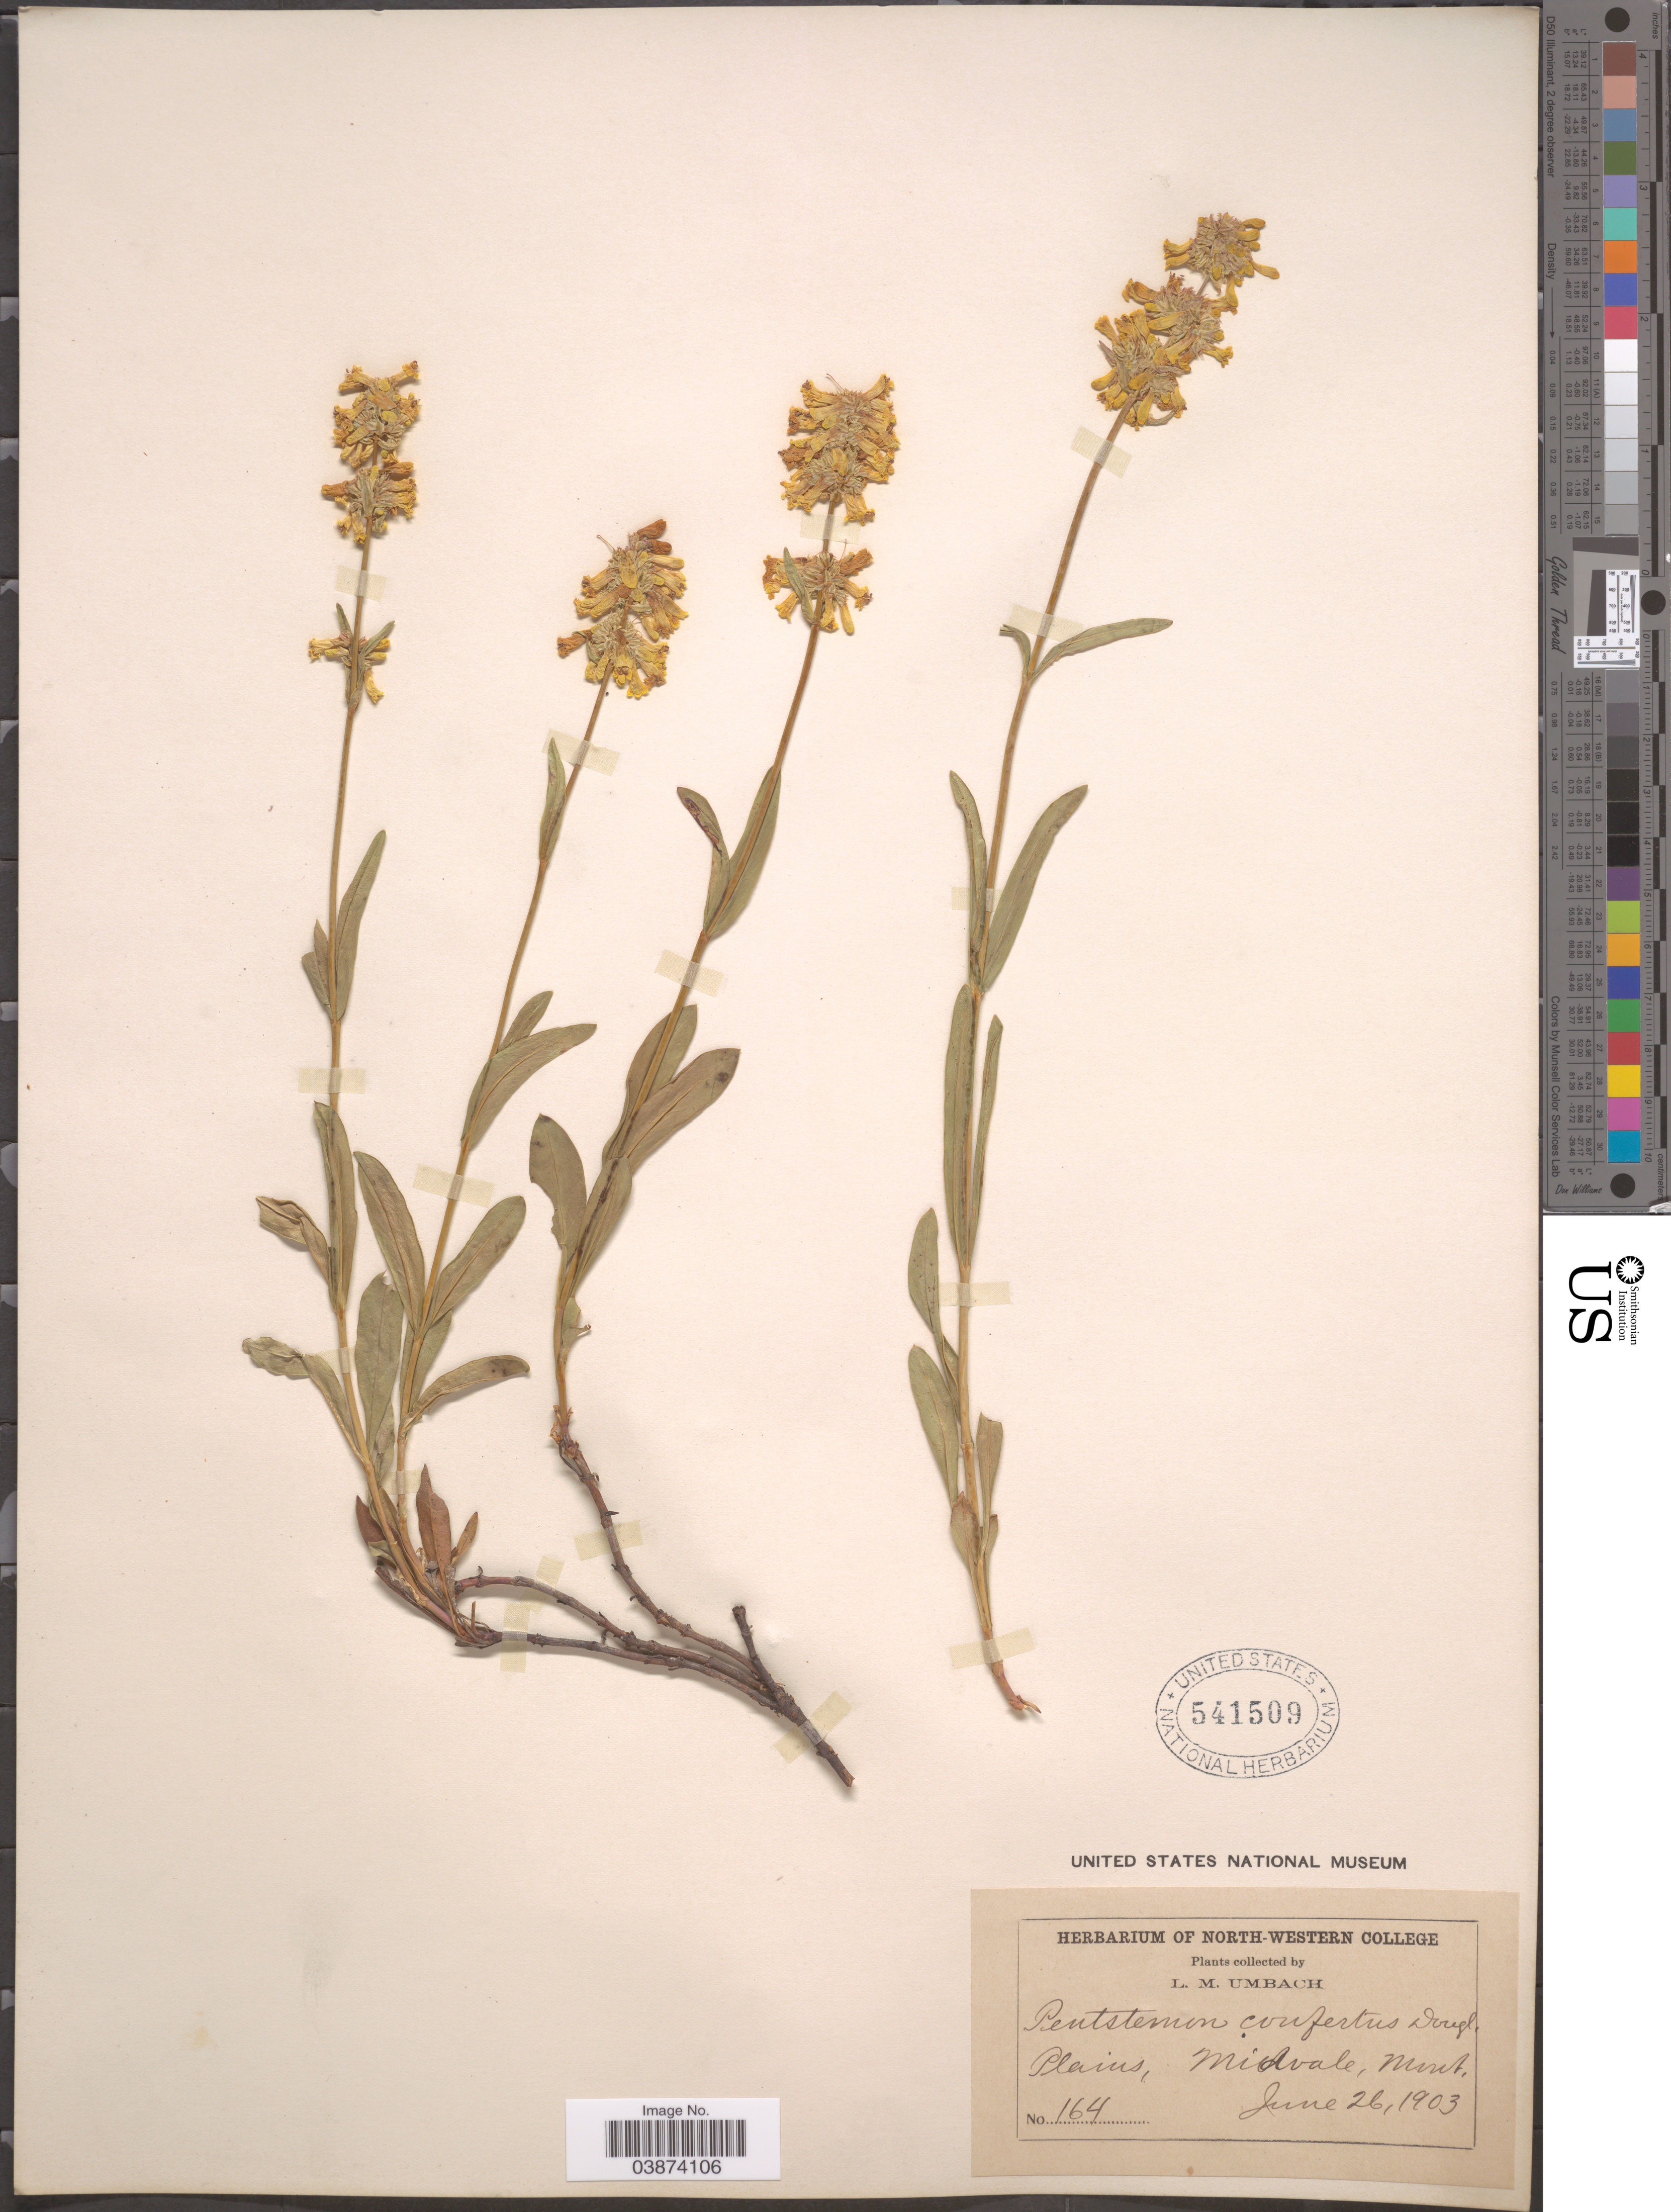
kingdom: Plantae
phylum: Tracheophyta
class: Magnoliopsida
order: Lamiales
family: Plantaginaceae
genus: Penstemon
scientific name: Penstemon confertus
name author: Douglas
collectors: L. M. Umbach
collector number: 164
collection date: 1903-06-26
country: United States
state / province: Montana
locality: Midvale.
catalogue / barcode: US 541509